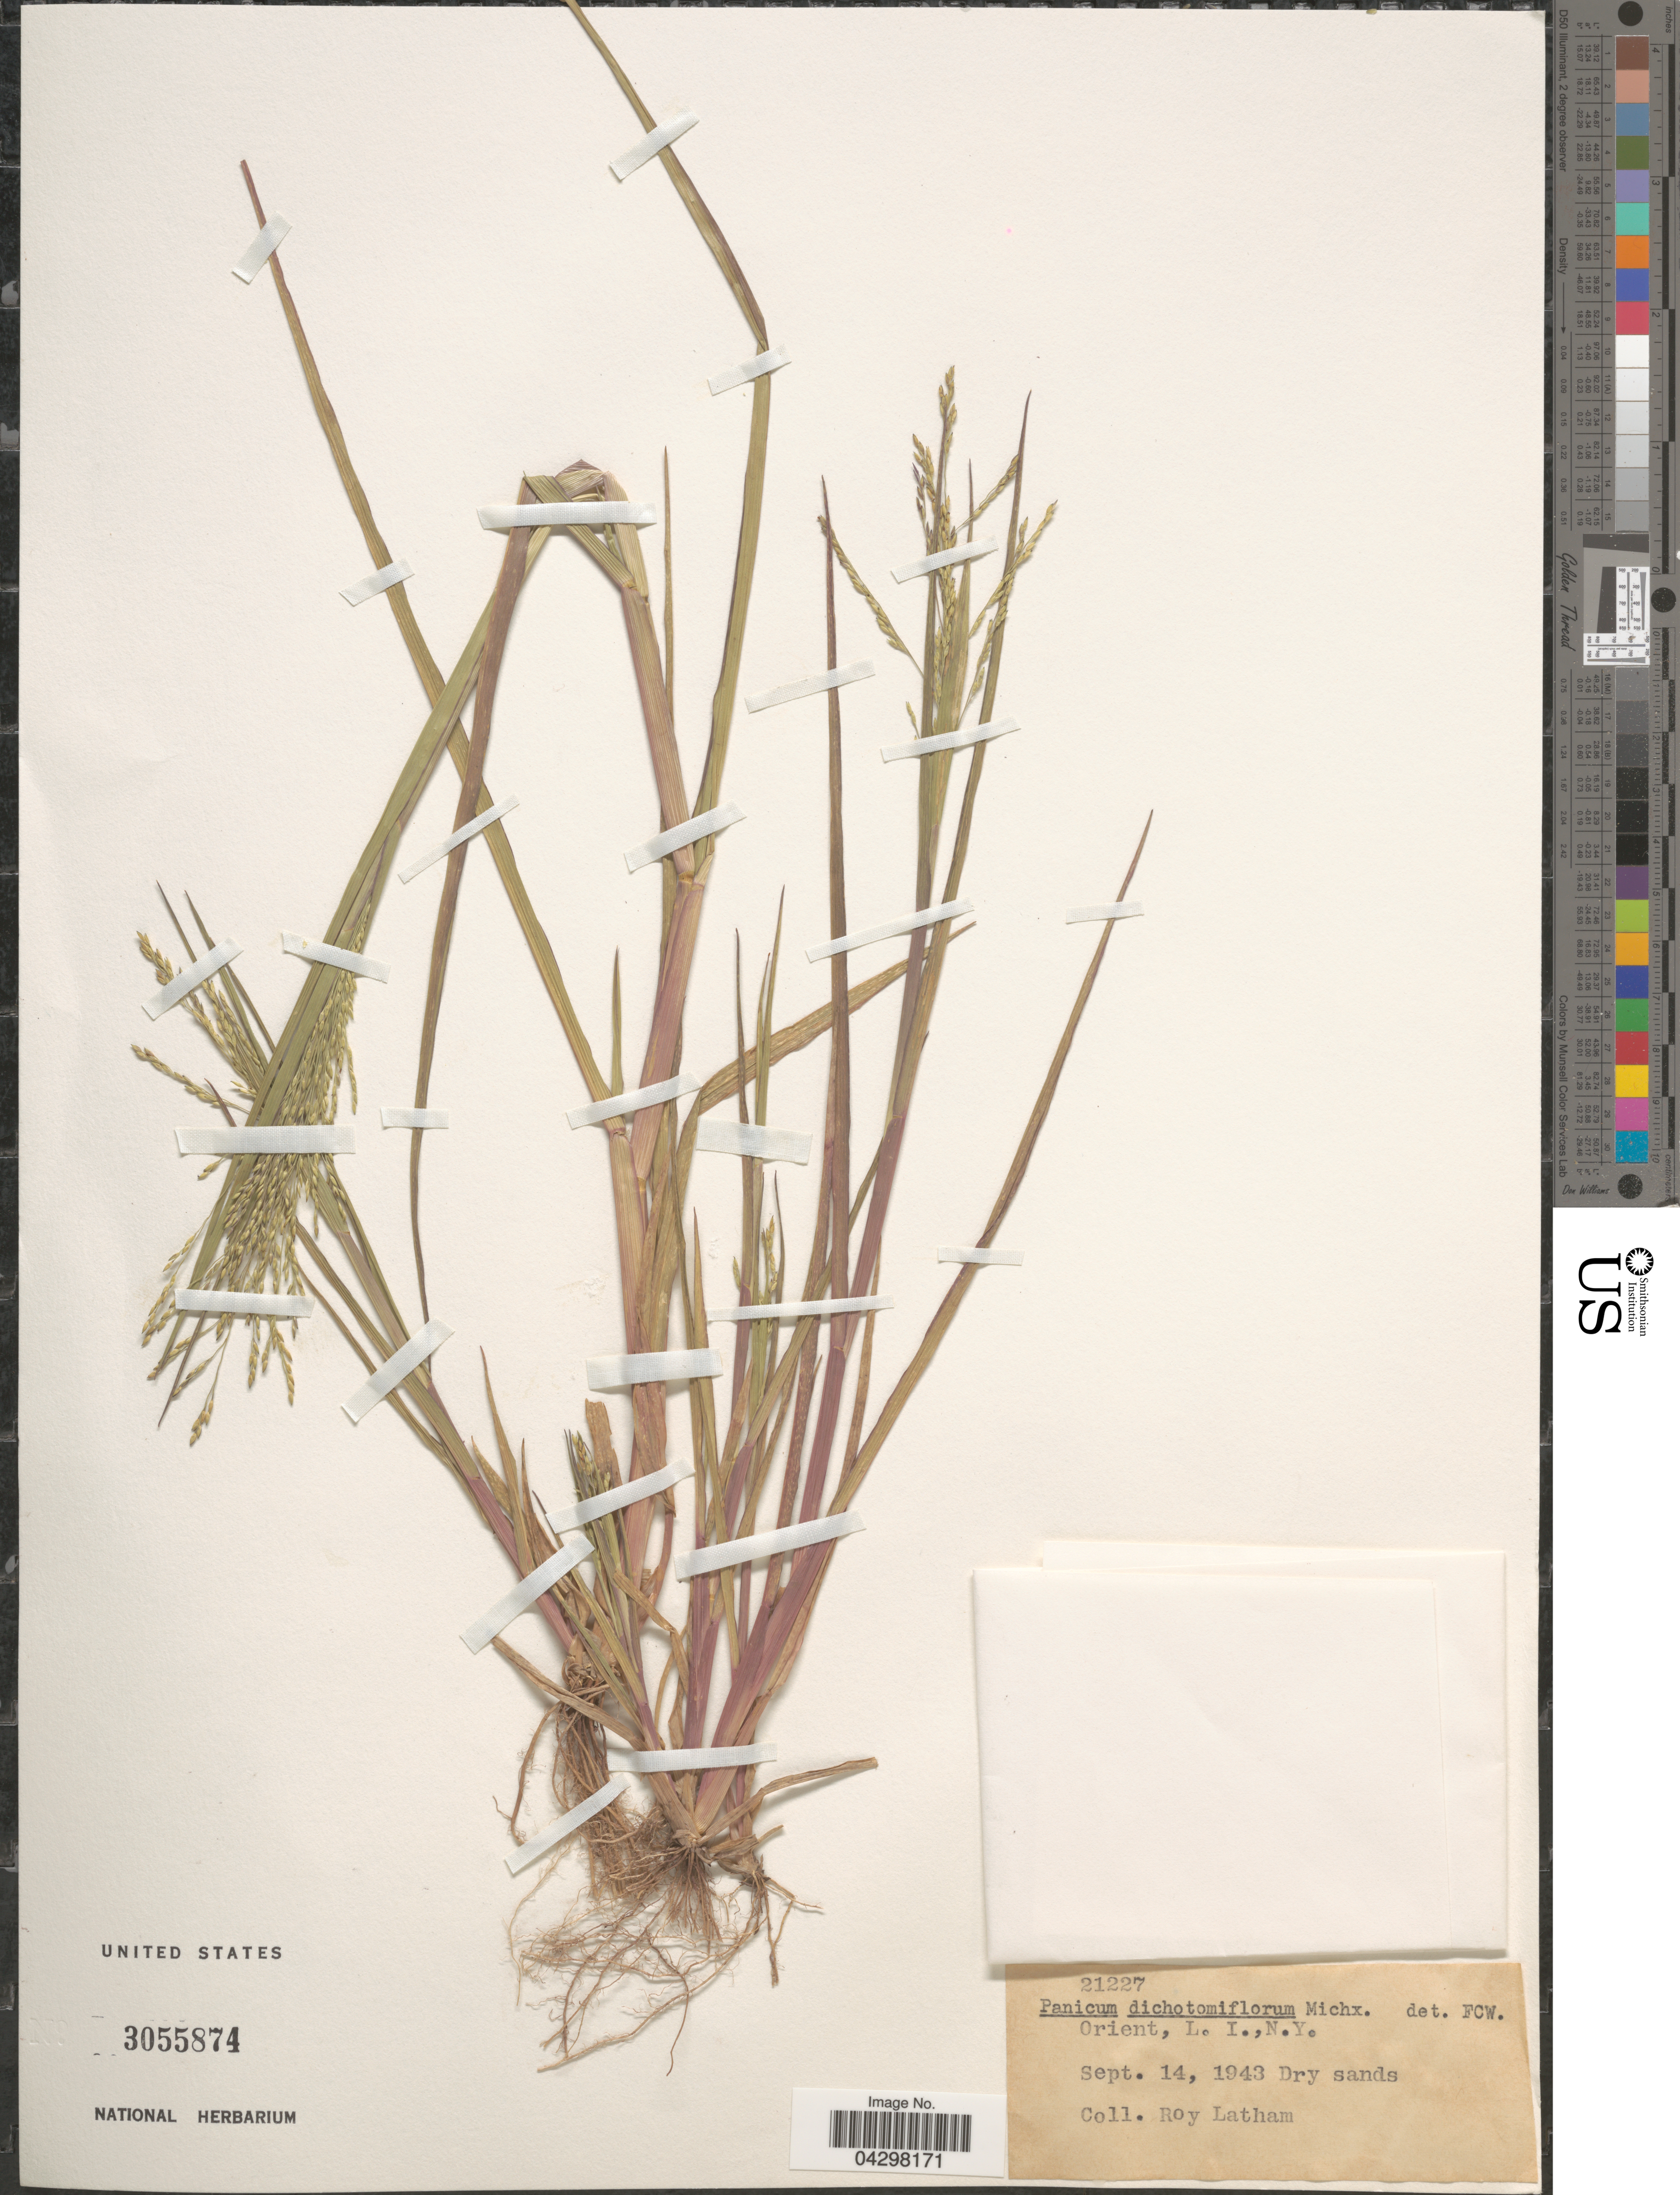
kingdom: Plantae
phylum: Tracheophyta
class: Liliopsida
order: Poales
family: Poaceae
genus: Panicum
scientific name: Panicum dichotomiflorum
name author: Michx.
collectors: R. Latham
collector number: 21227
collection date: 1943-09-14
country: United States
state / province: New York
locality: Orient, L. I.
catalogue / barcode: US 3055874